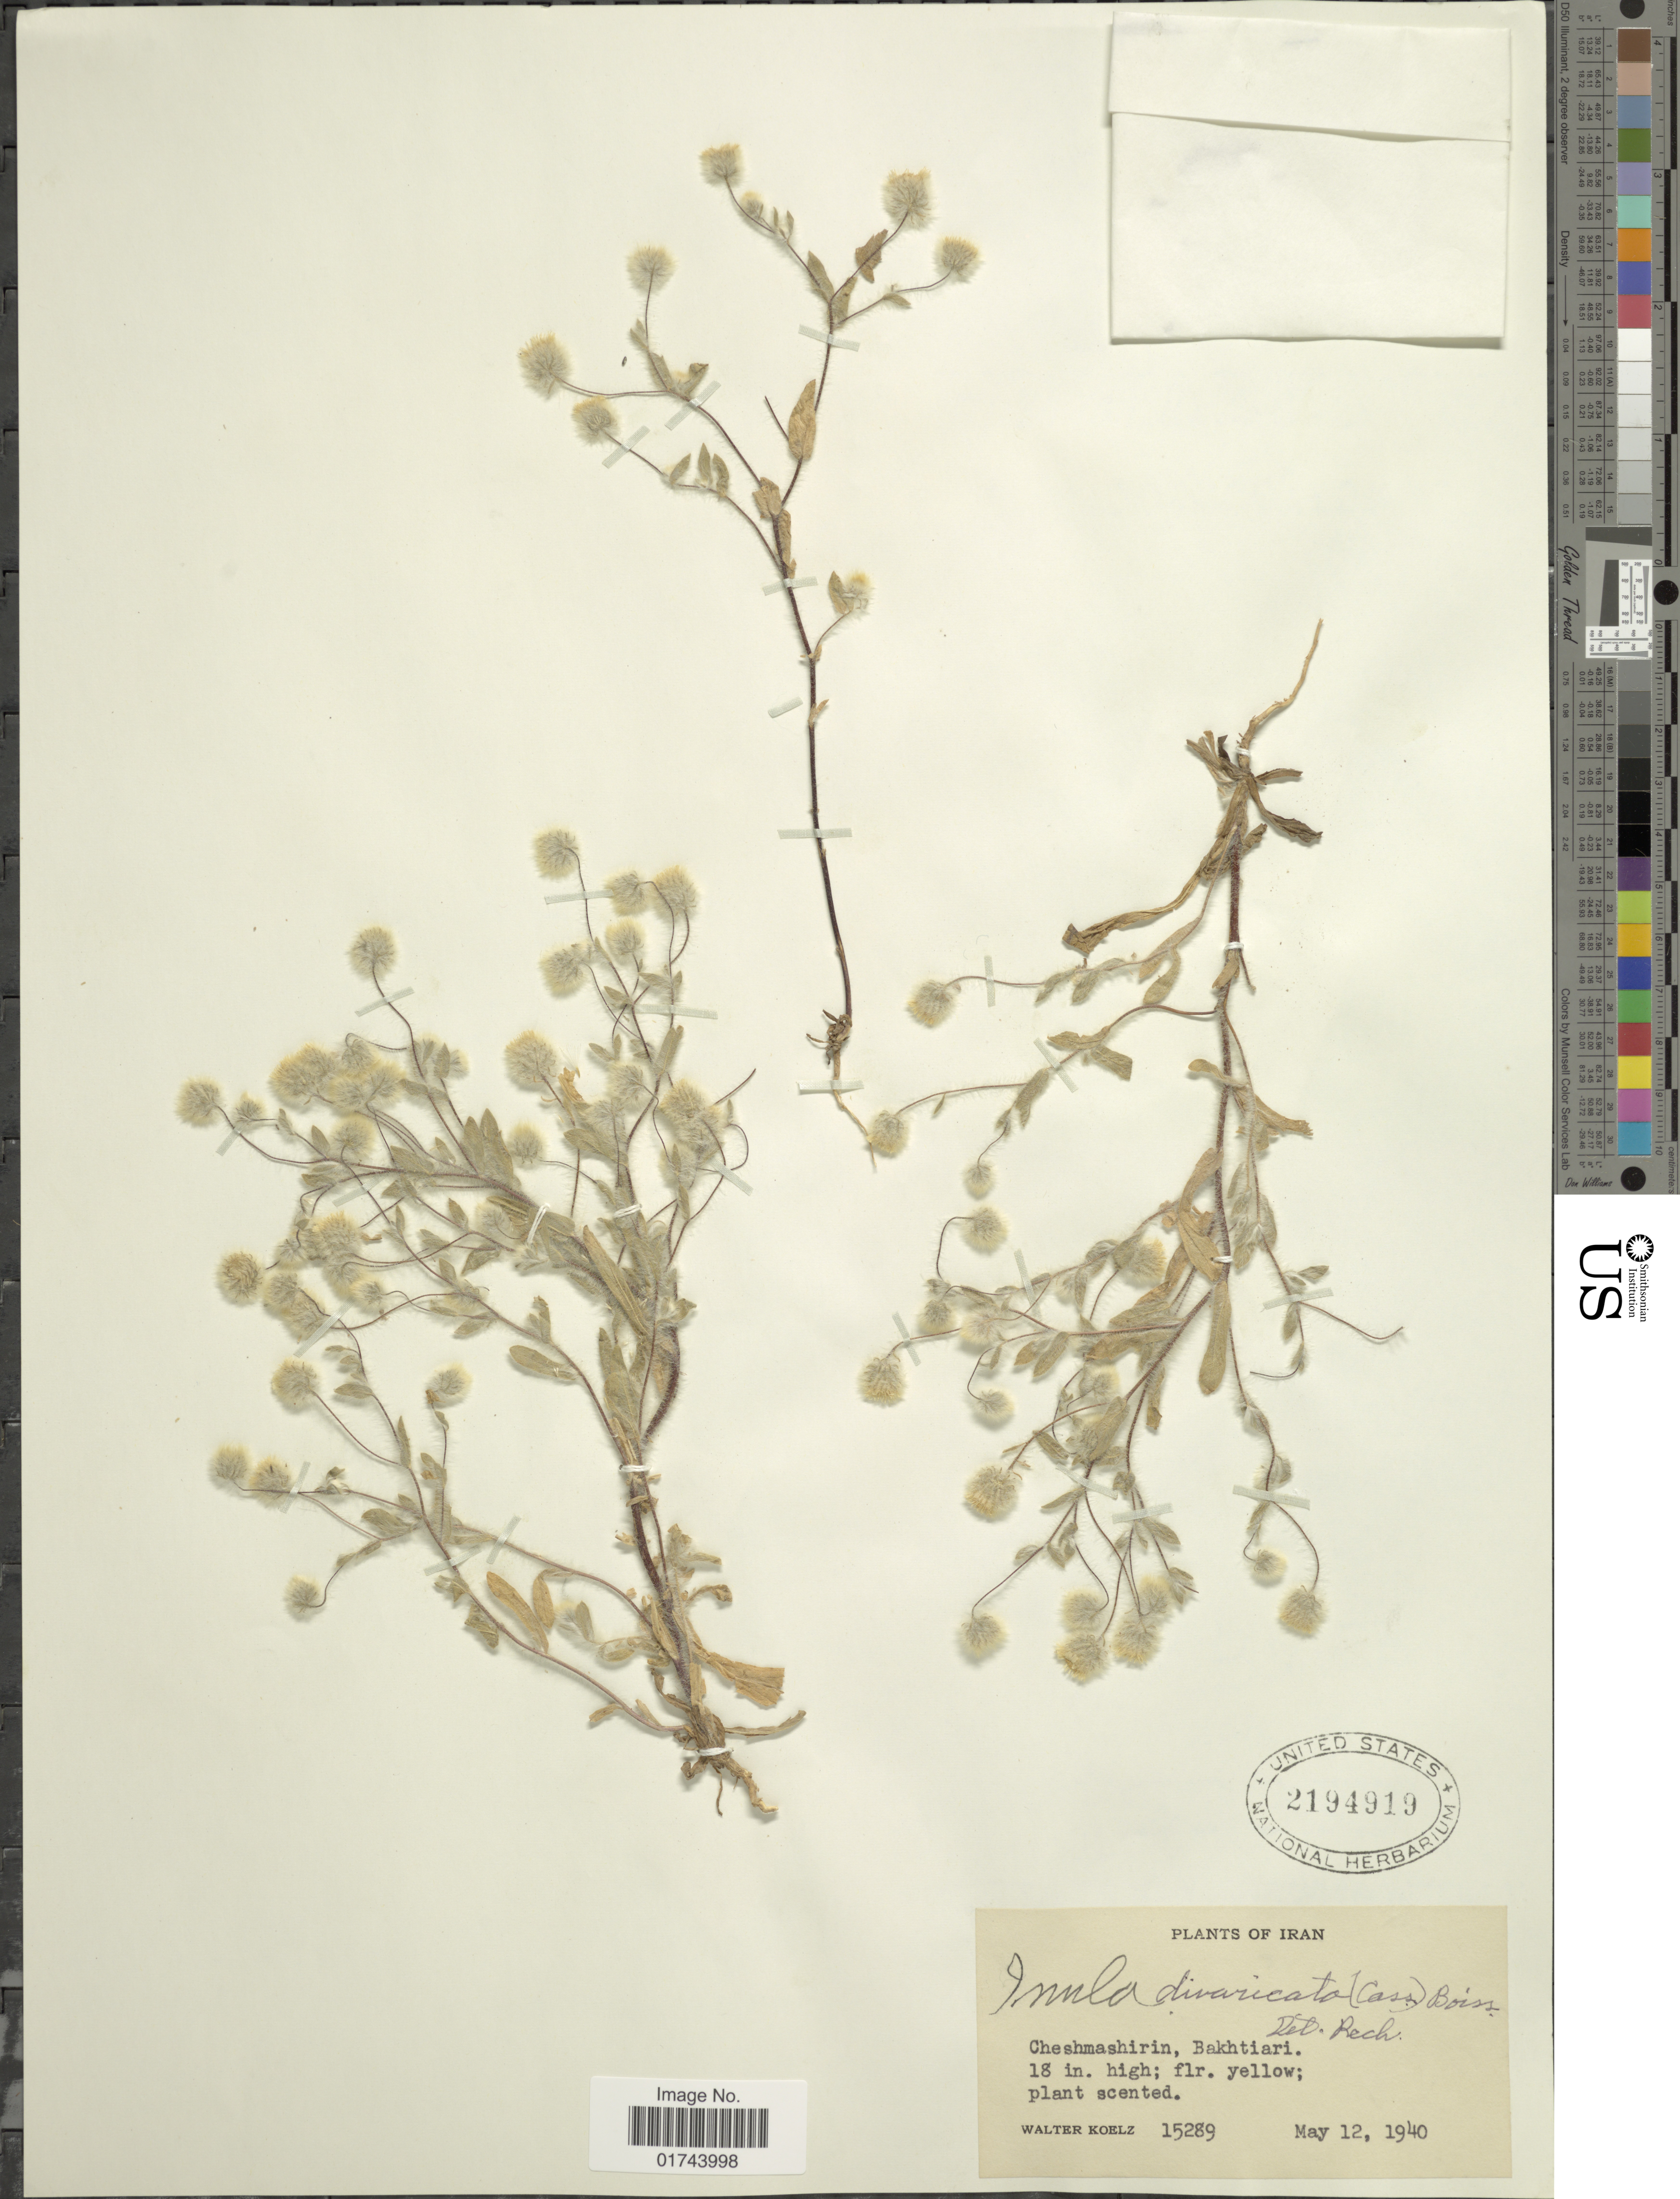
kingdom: Plantae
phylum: Tracheophyta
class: Magnoliopsida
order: Asterales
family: Asteraceae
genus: Inula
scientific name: Inula divaricata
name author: Boiss.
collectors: W. N. Koelz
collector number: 15289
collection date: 1940-05-12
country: Iran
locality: Chesmashirin, Bakhtiari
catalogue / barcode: US 2194919